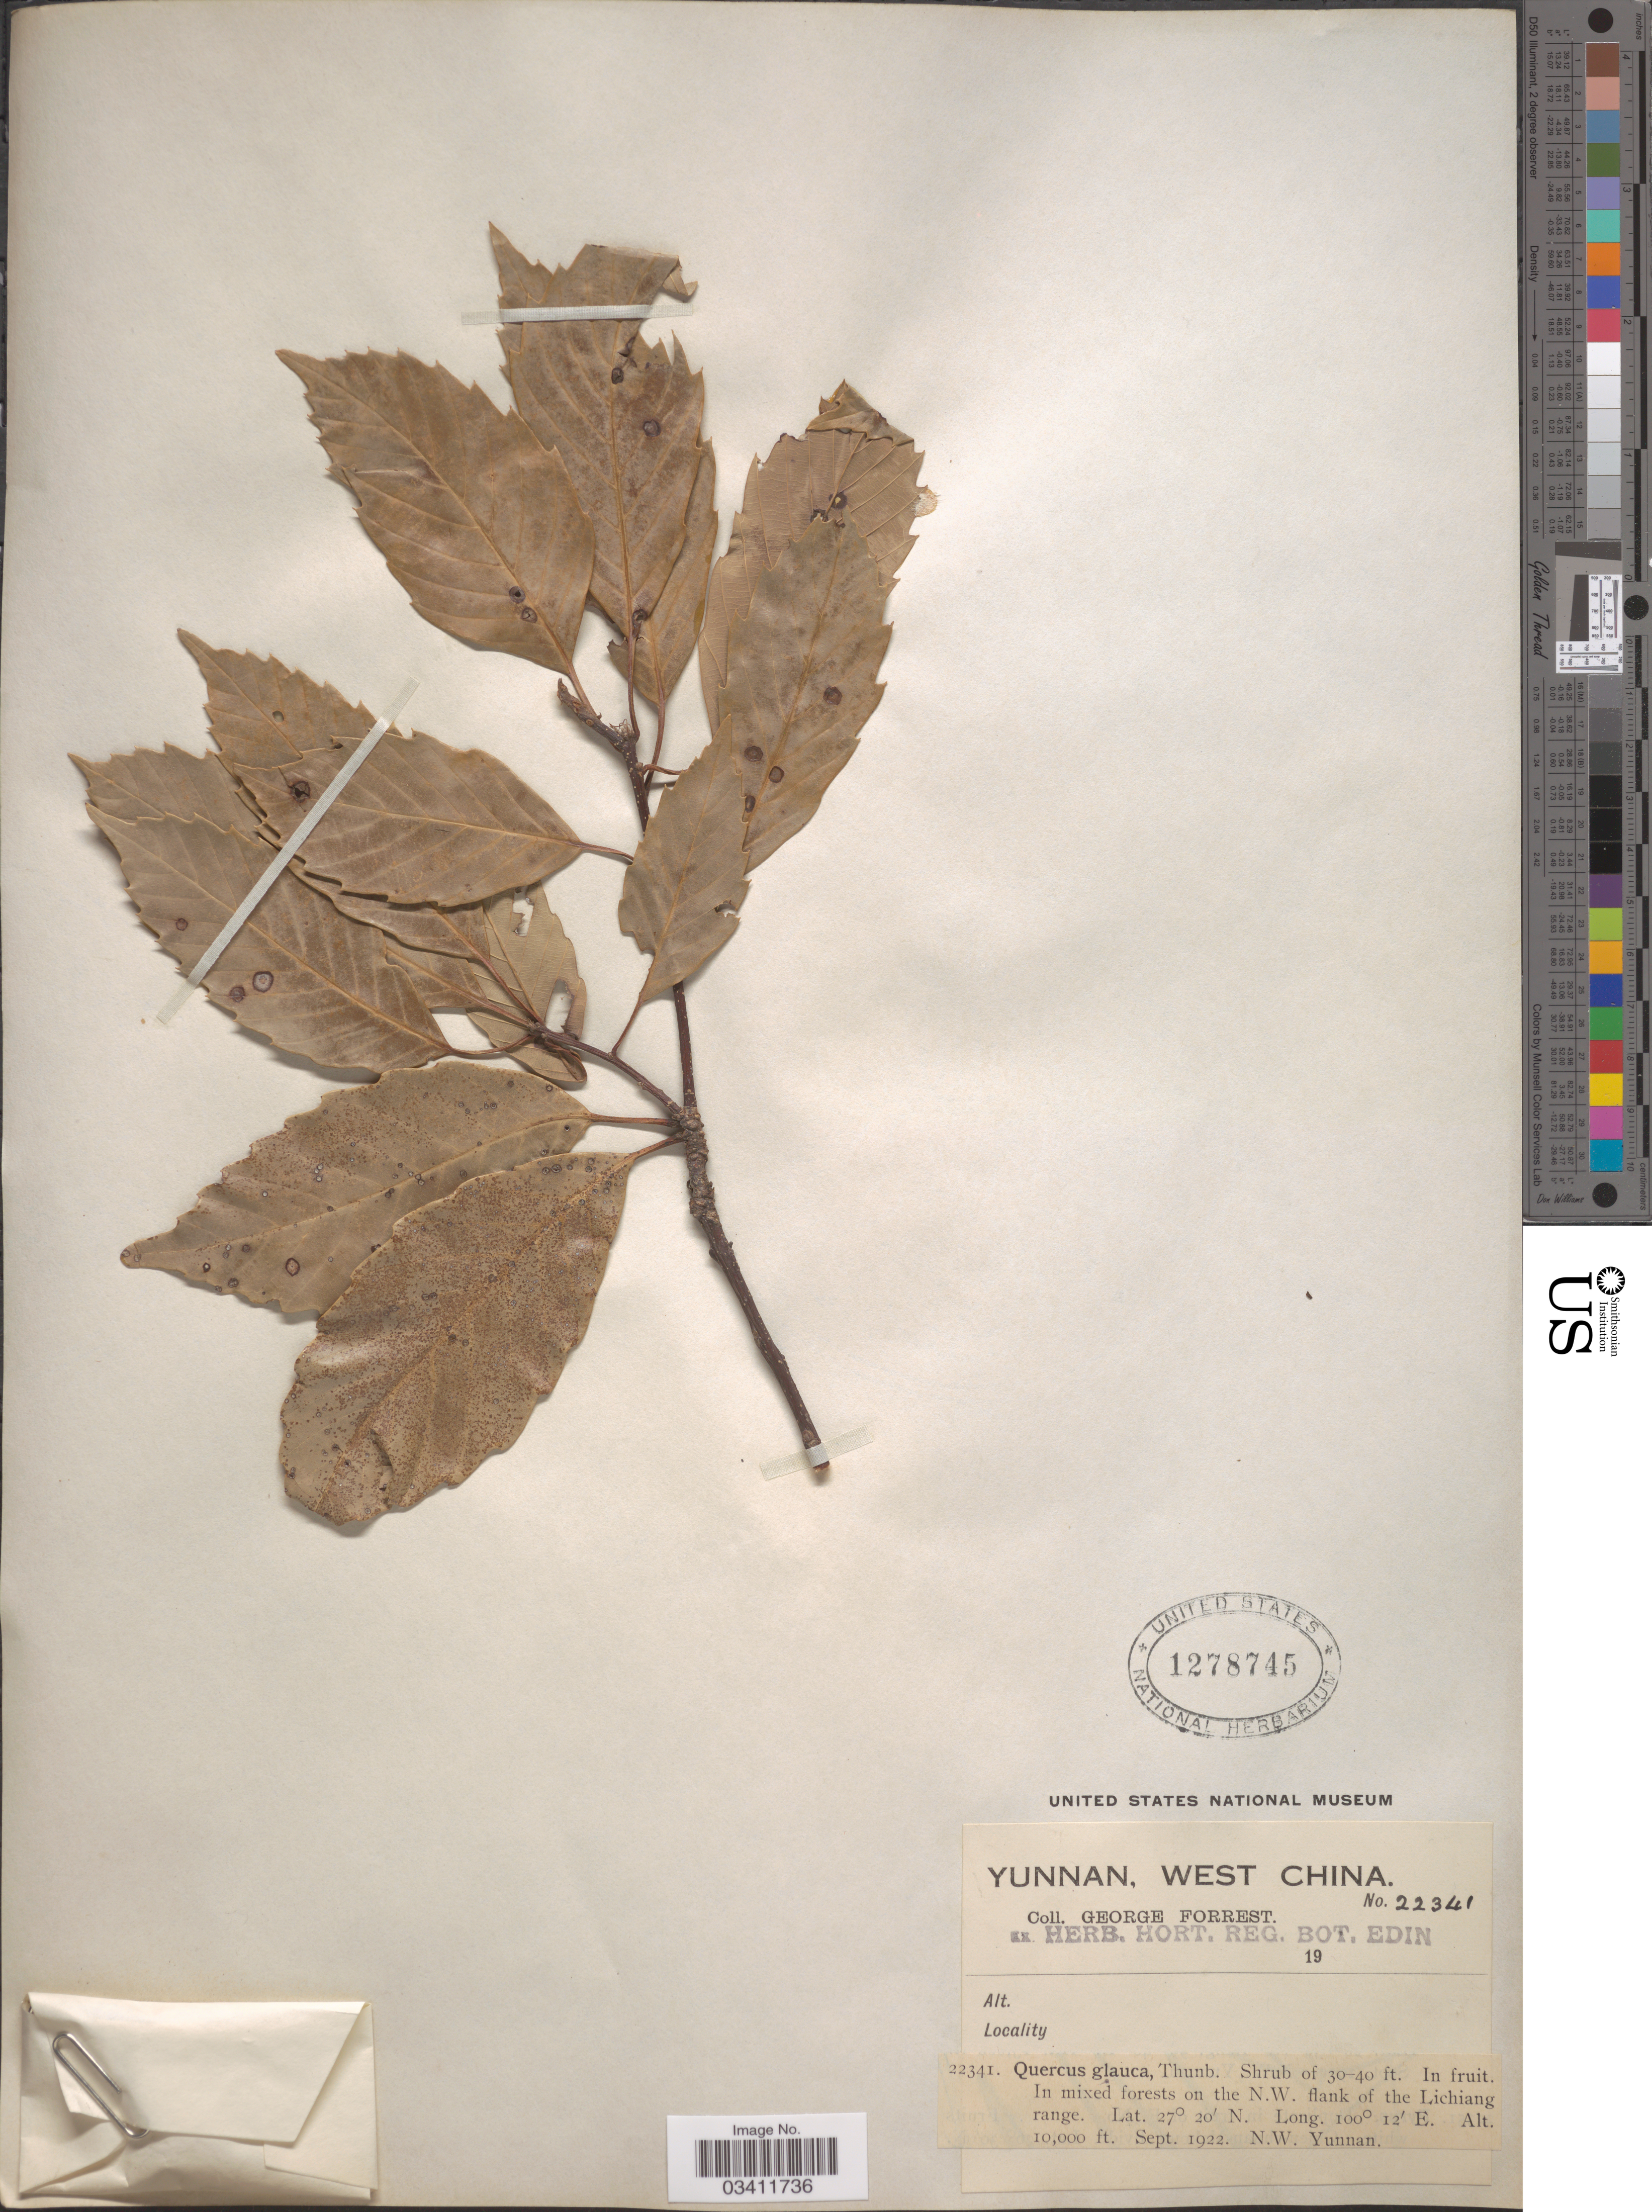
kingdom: Plantae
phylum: Tracheophyta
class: Magnoliopsida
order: Fagales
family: Fagaceae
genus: Quercus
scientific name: Quercus glauca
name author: Thunb.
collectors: G. Forrest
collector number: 22341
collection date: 1922-09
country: China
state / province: Yunnan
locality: West China. On the N.W. flank of the Lichiang range. N.W. Yunnan.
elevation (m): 3048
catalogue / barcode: US 1278745